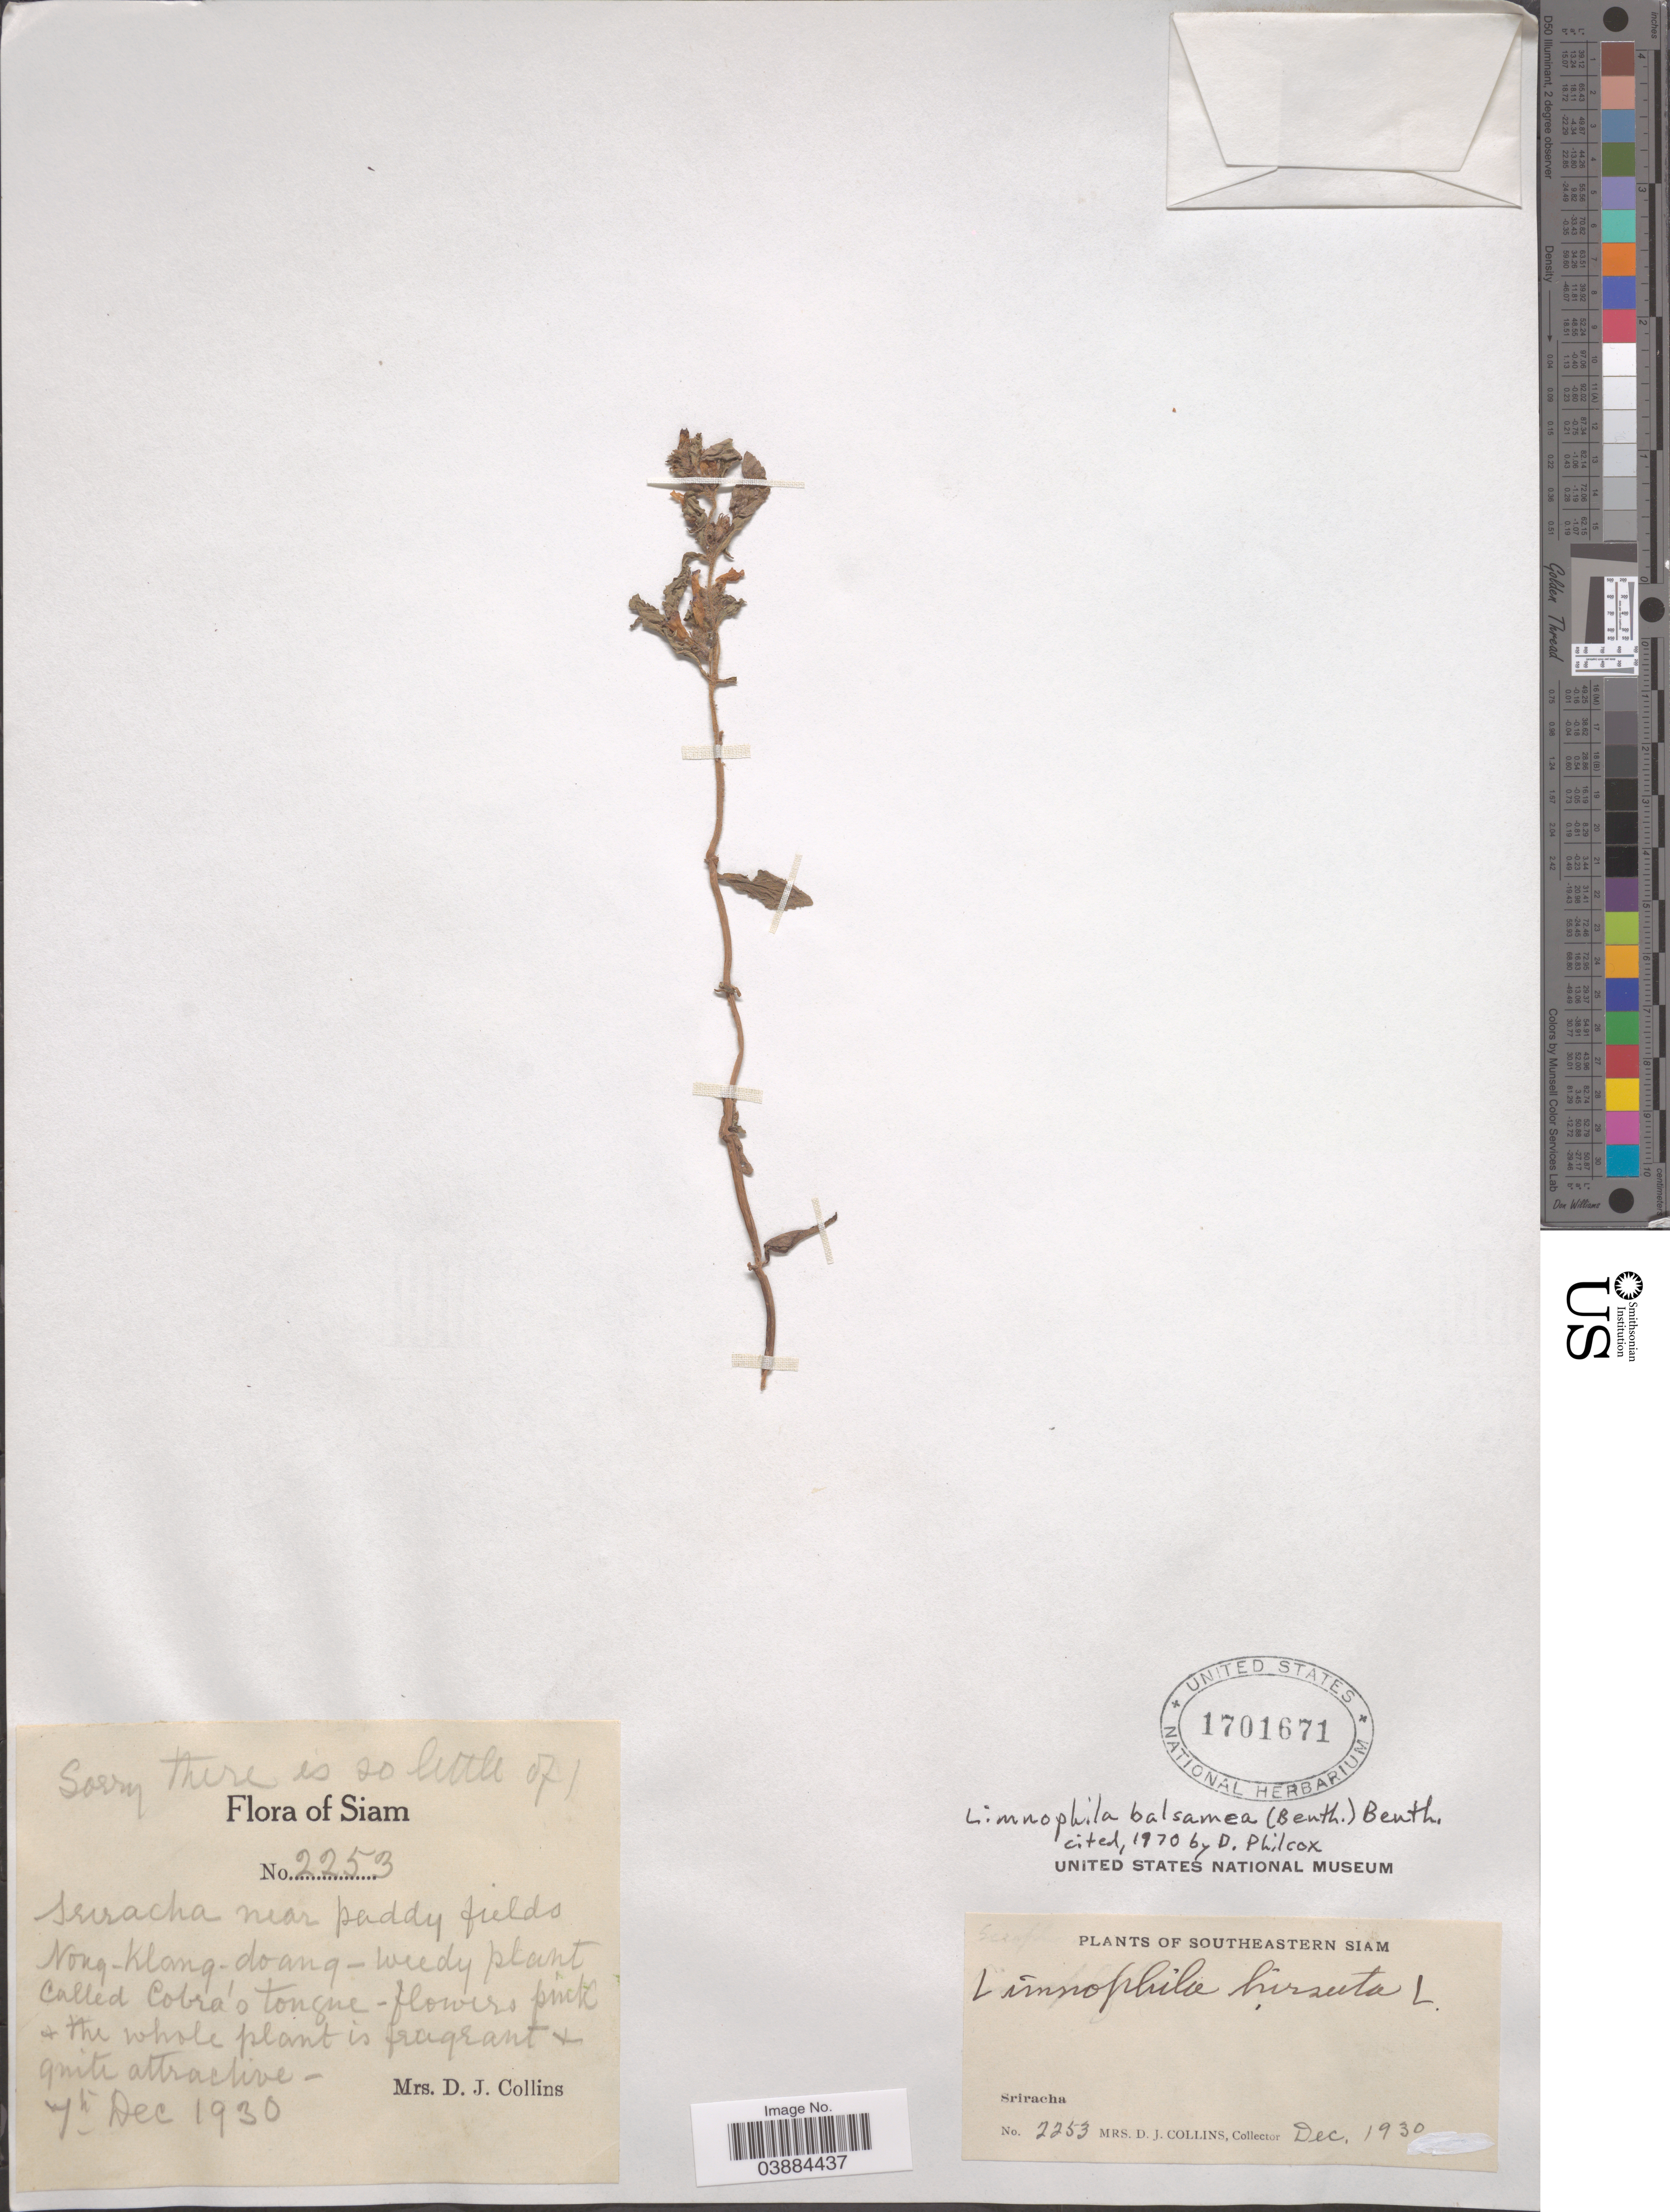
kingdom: Plantae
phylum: Tracheophyta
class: Magnoliopsida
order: Lamiales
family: Plantaginaceae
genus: Limnophila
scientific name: Limnophila balsamea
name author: Benth.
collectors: Mrs. D. J. Collins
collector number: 2253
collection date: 1930-12-07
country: Thailand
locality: Siam. Southeastern Siam. Sriracha.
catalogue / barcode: US 1701671